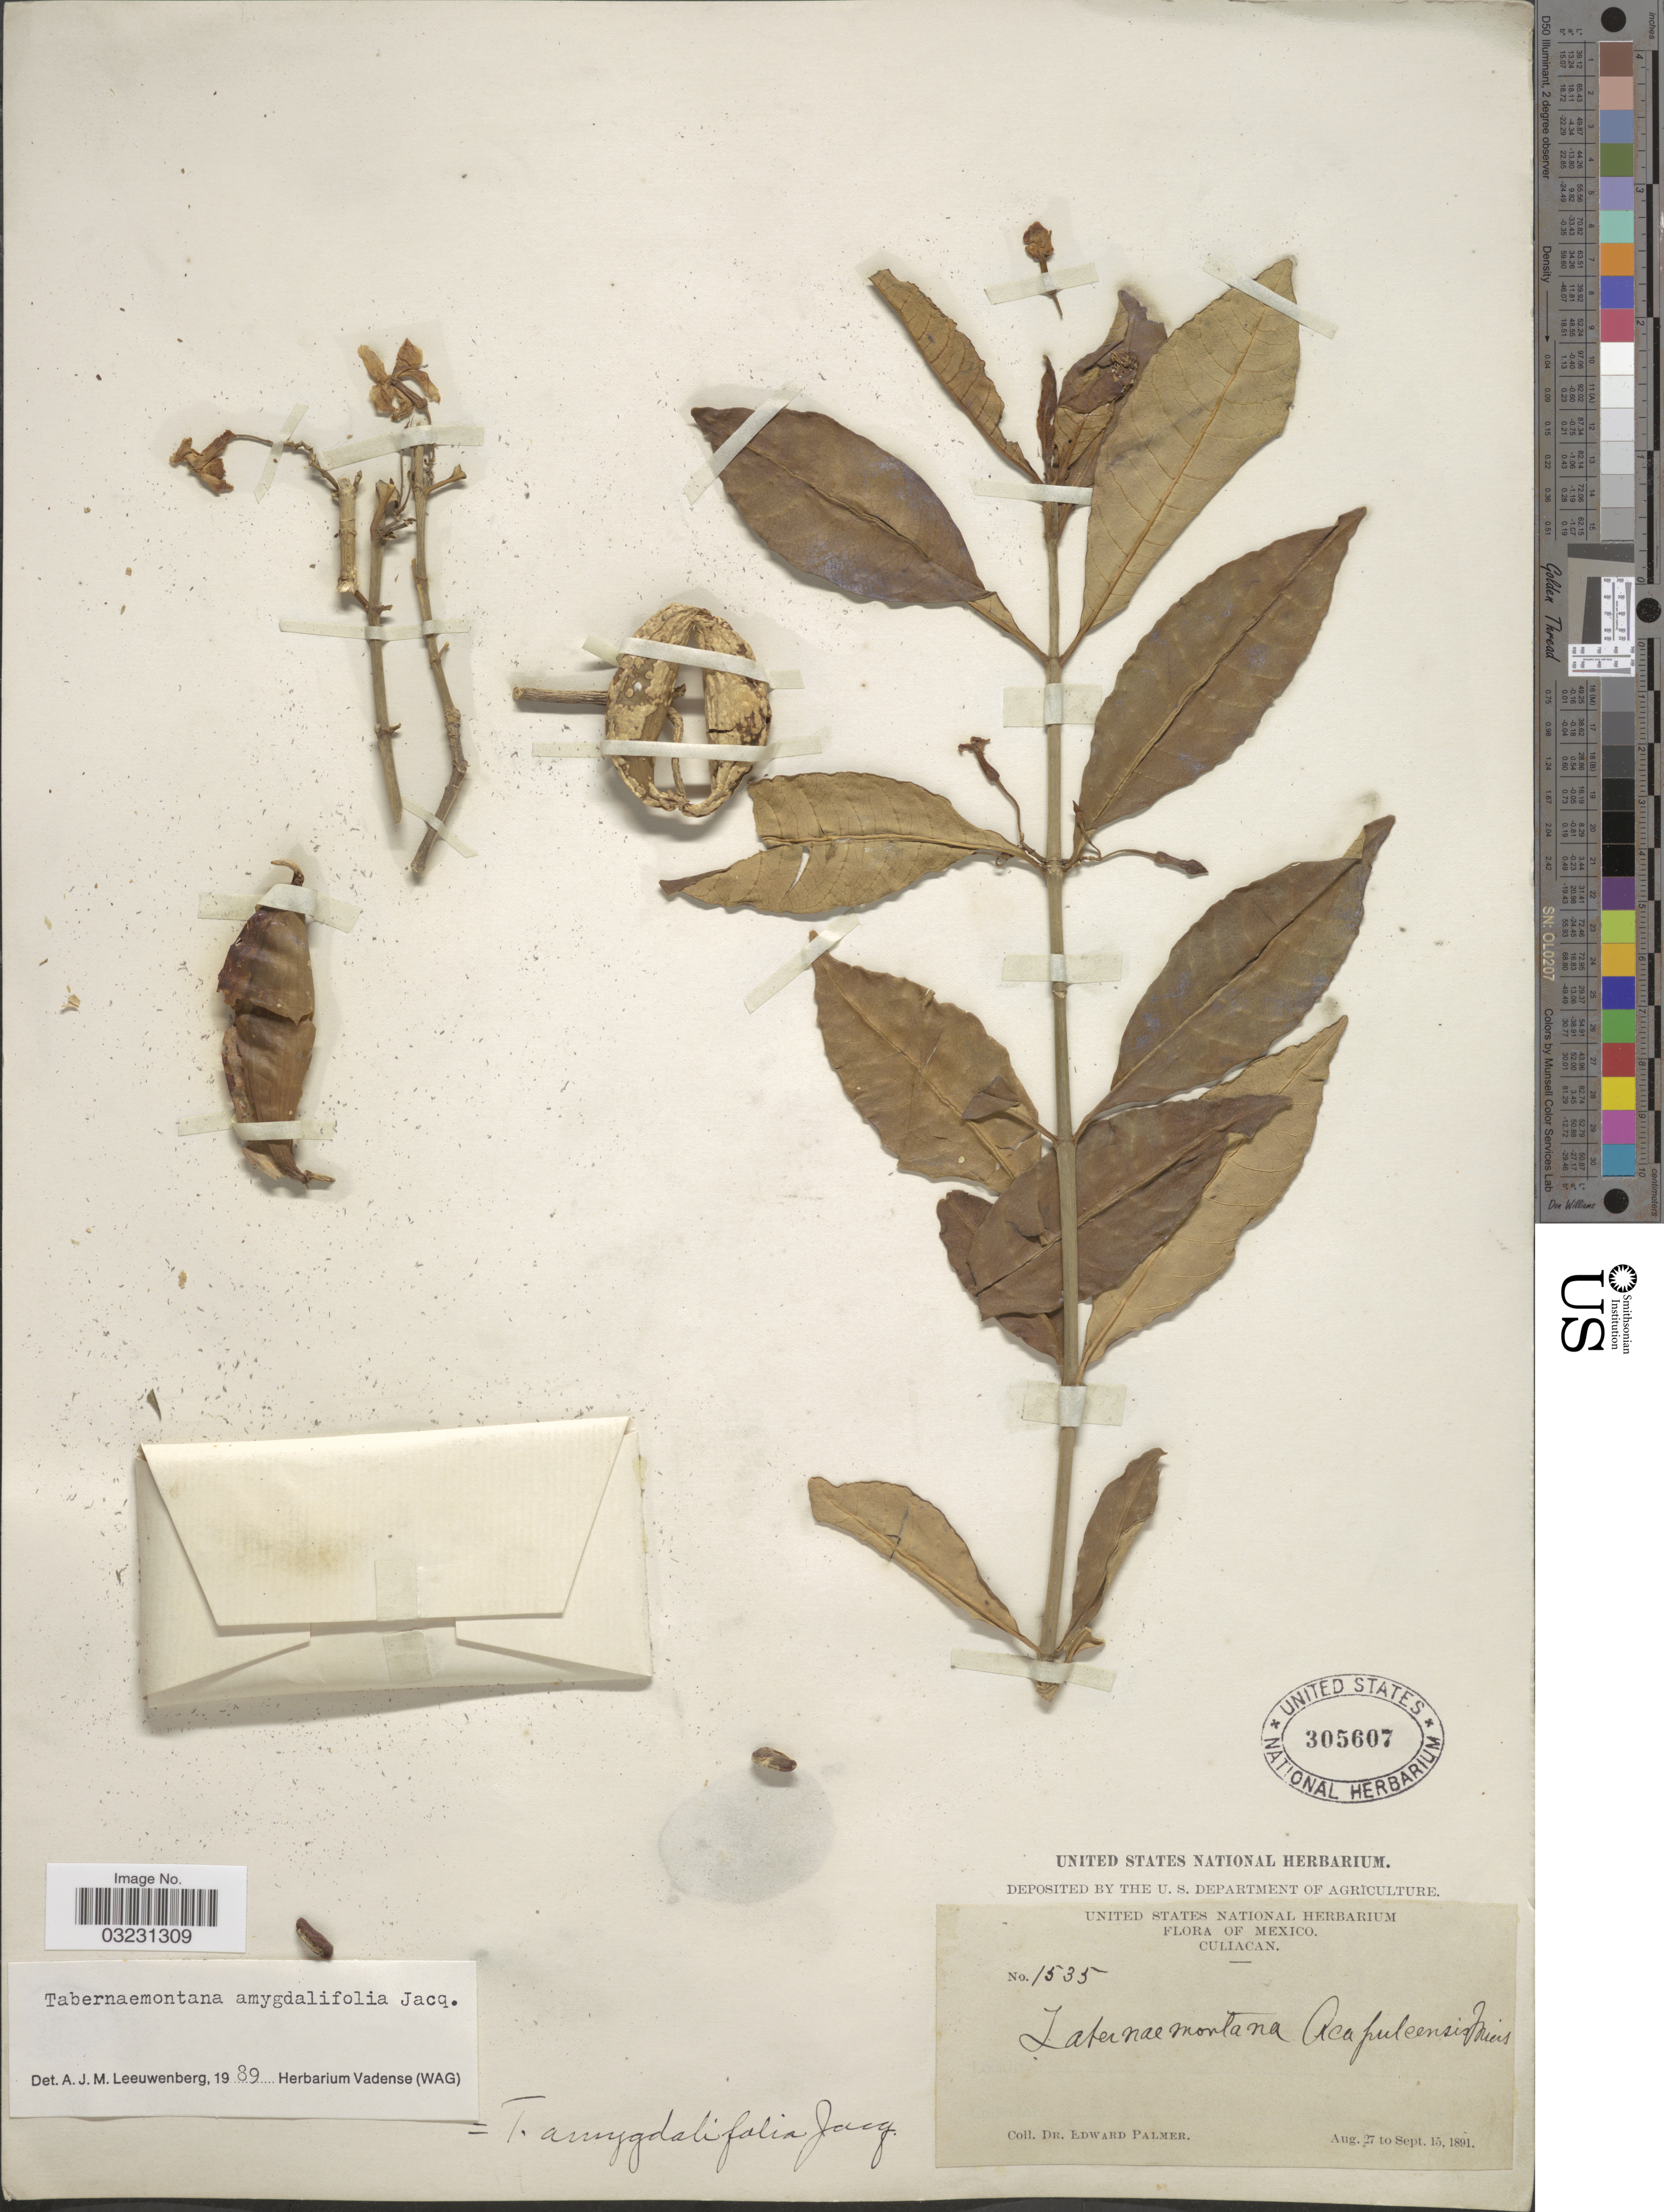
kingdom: Plantae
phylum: Tracheophyta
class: Magnoliopsida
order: Gentianales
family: Apocynaceae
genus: Tabernaemontana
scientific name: Tabernaemontana amygdalifolia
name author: Jacq.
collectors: E. Palmer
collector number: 1535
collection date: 1891-08-27/1891-09-15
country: Mexico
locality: Culiacan.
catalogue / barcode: US 305607